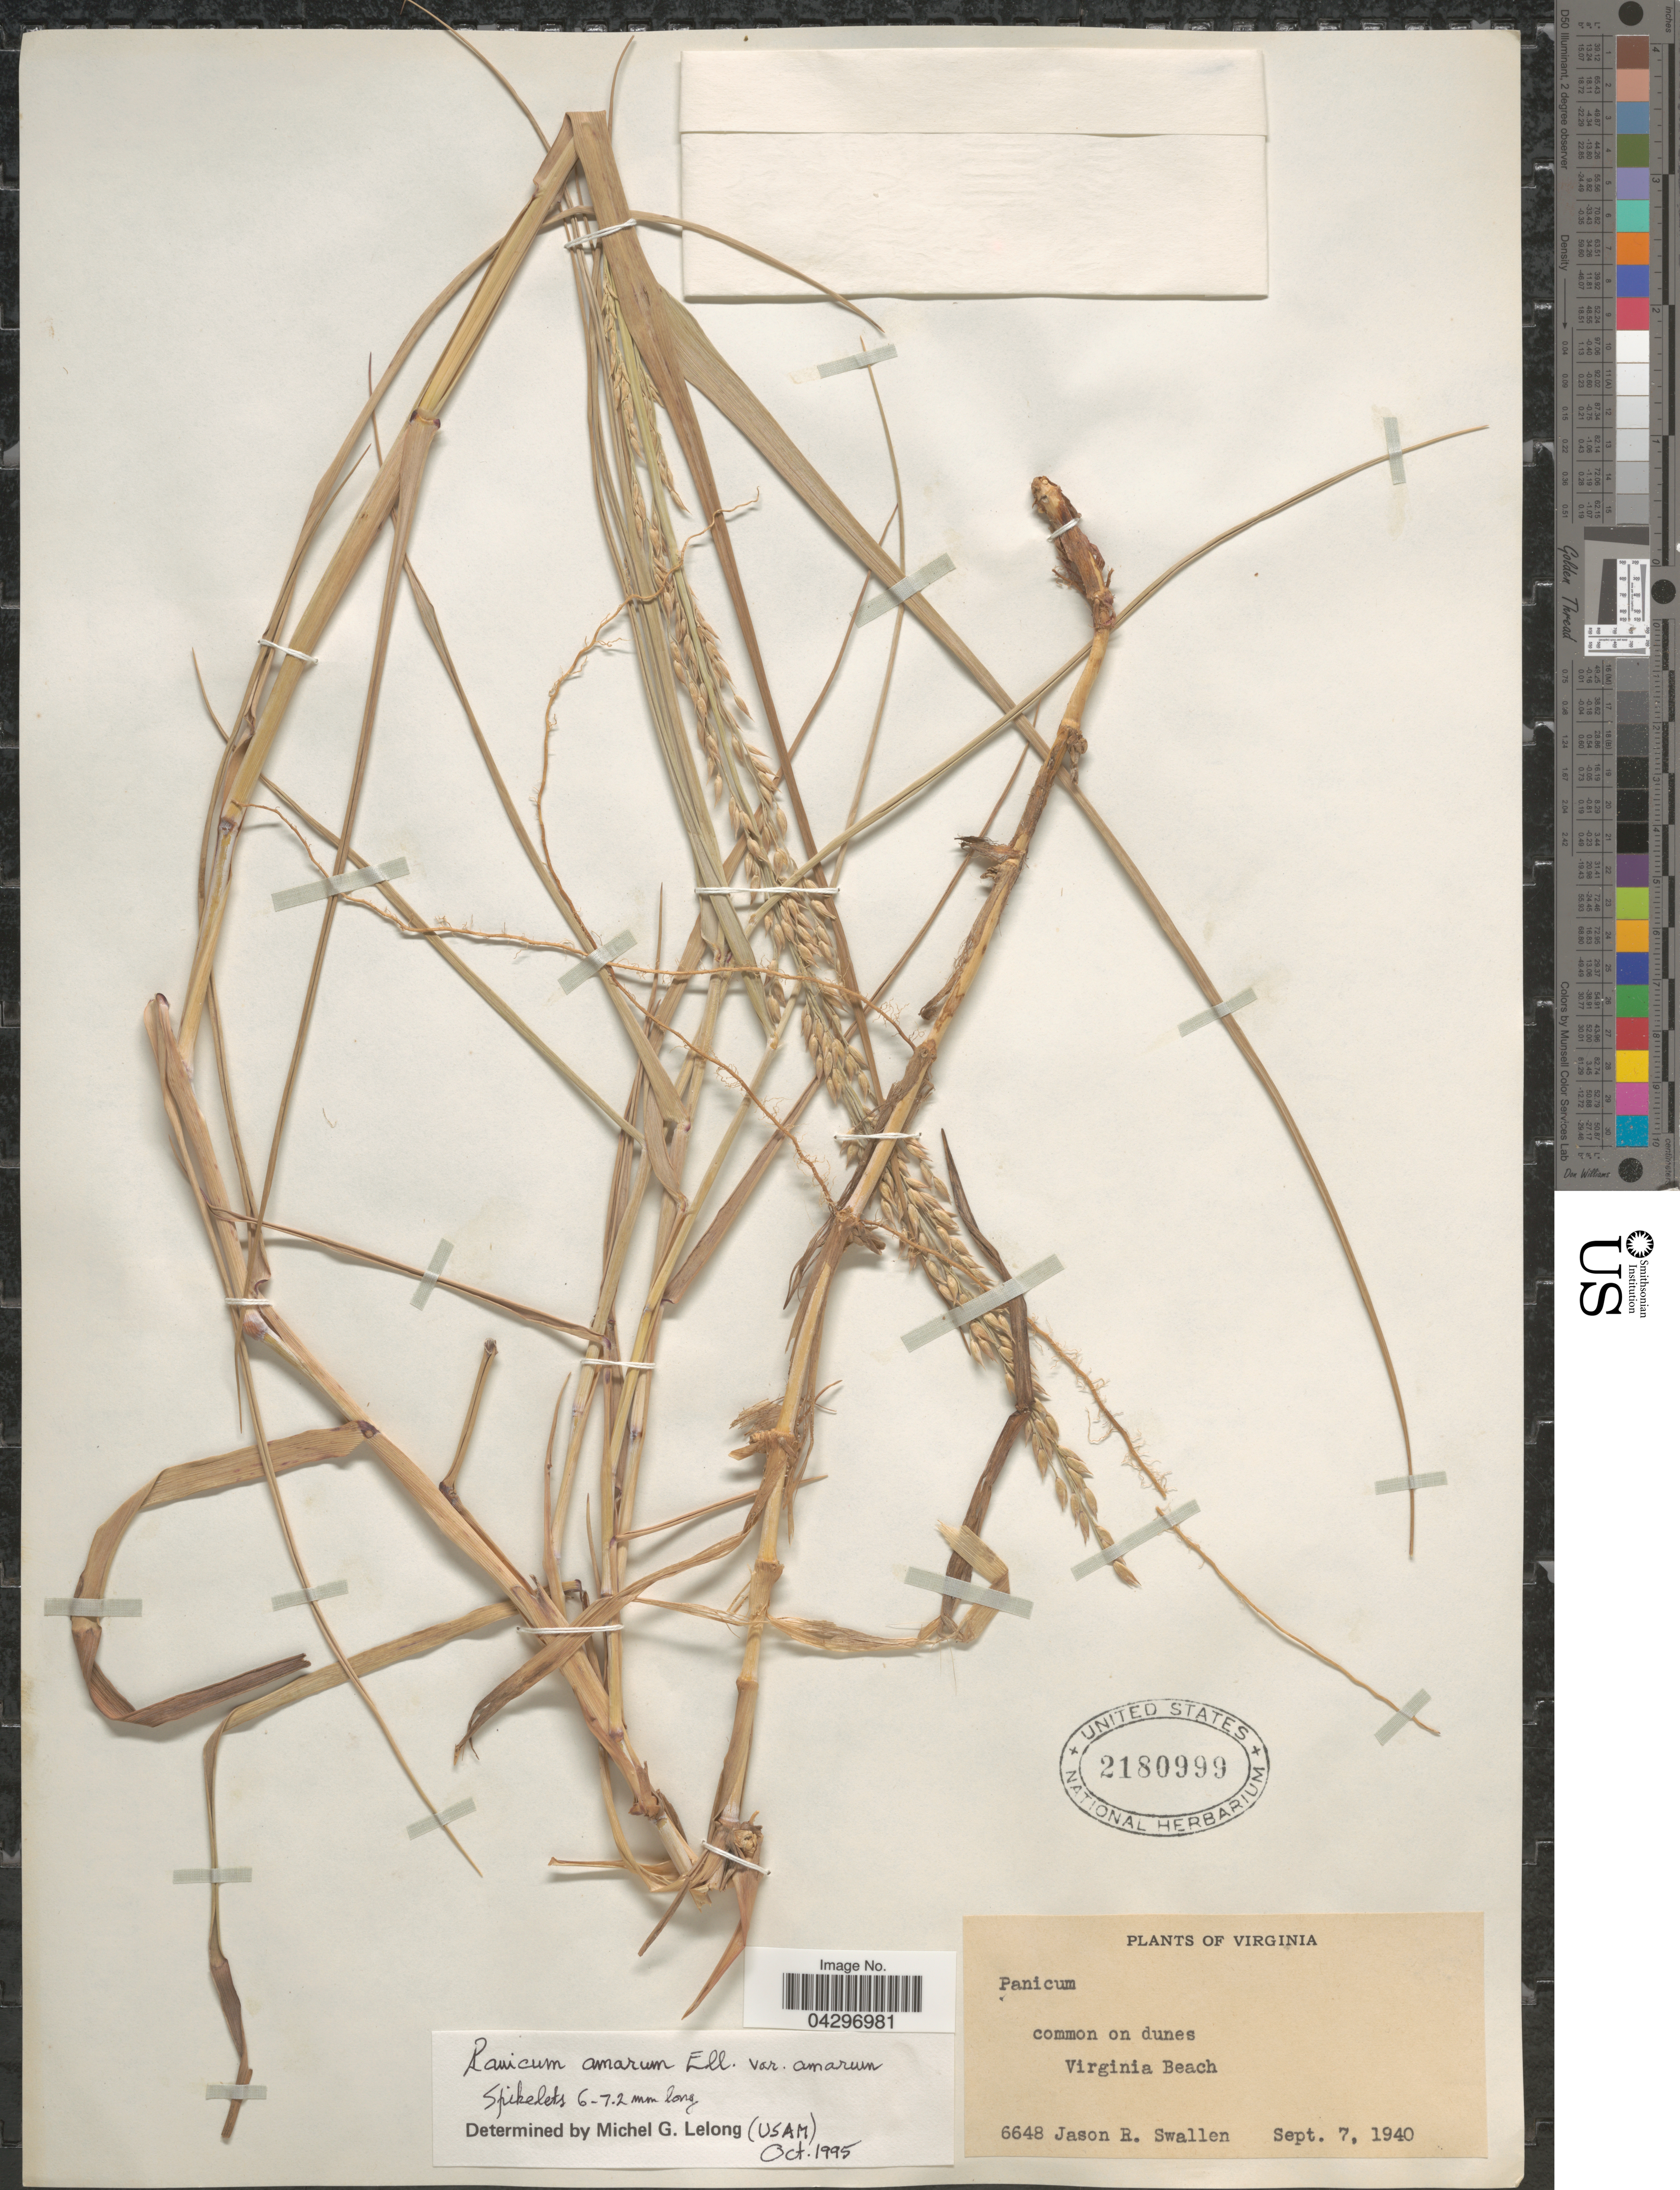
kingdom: Plantae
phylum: Tracheophyta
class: Liliopsida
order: Poales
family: Poaceae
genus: Panicum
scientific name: Panicum amarum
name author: Elliott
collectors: J. R. Swallen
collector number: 6648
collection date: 1940-09-07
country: United States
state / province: Virginia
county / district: City of Virginia Beach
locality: Virginia Beach.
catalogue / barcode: US 2180999